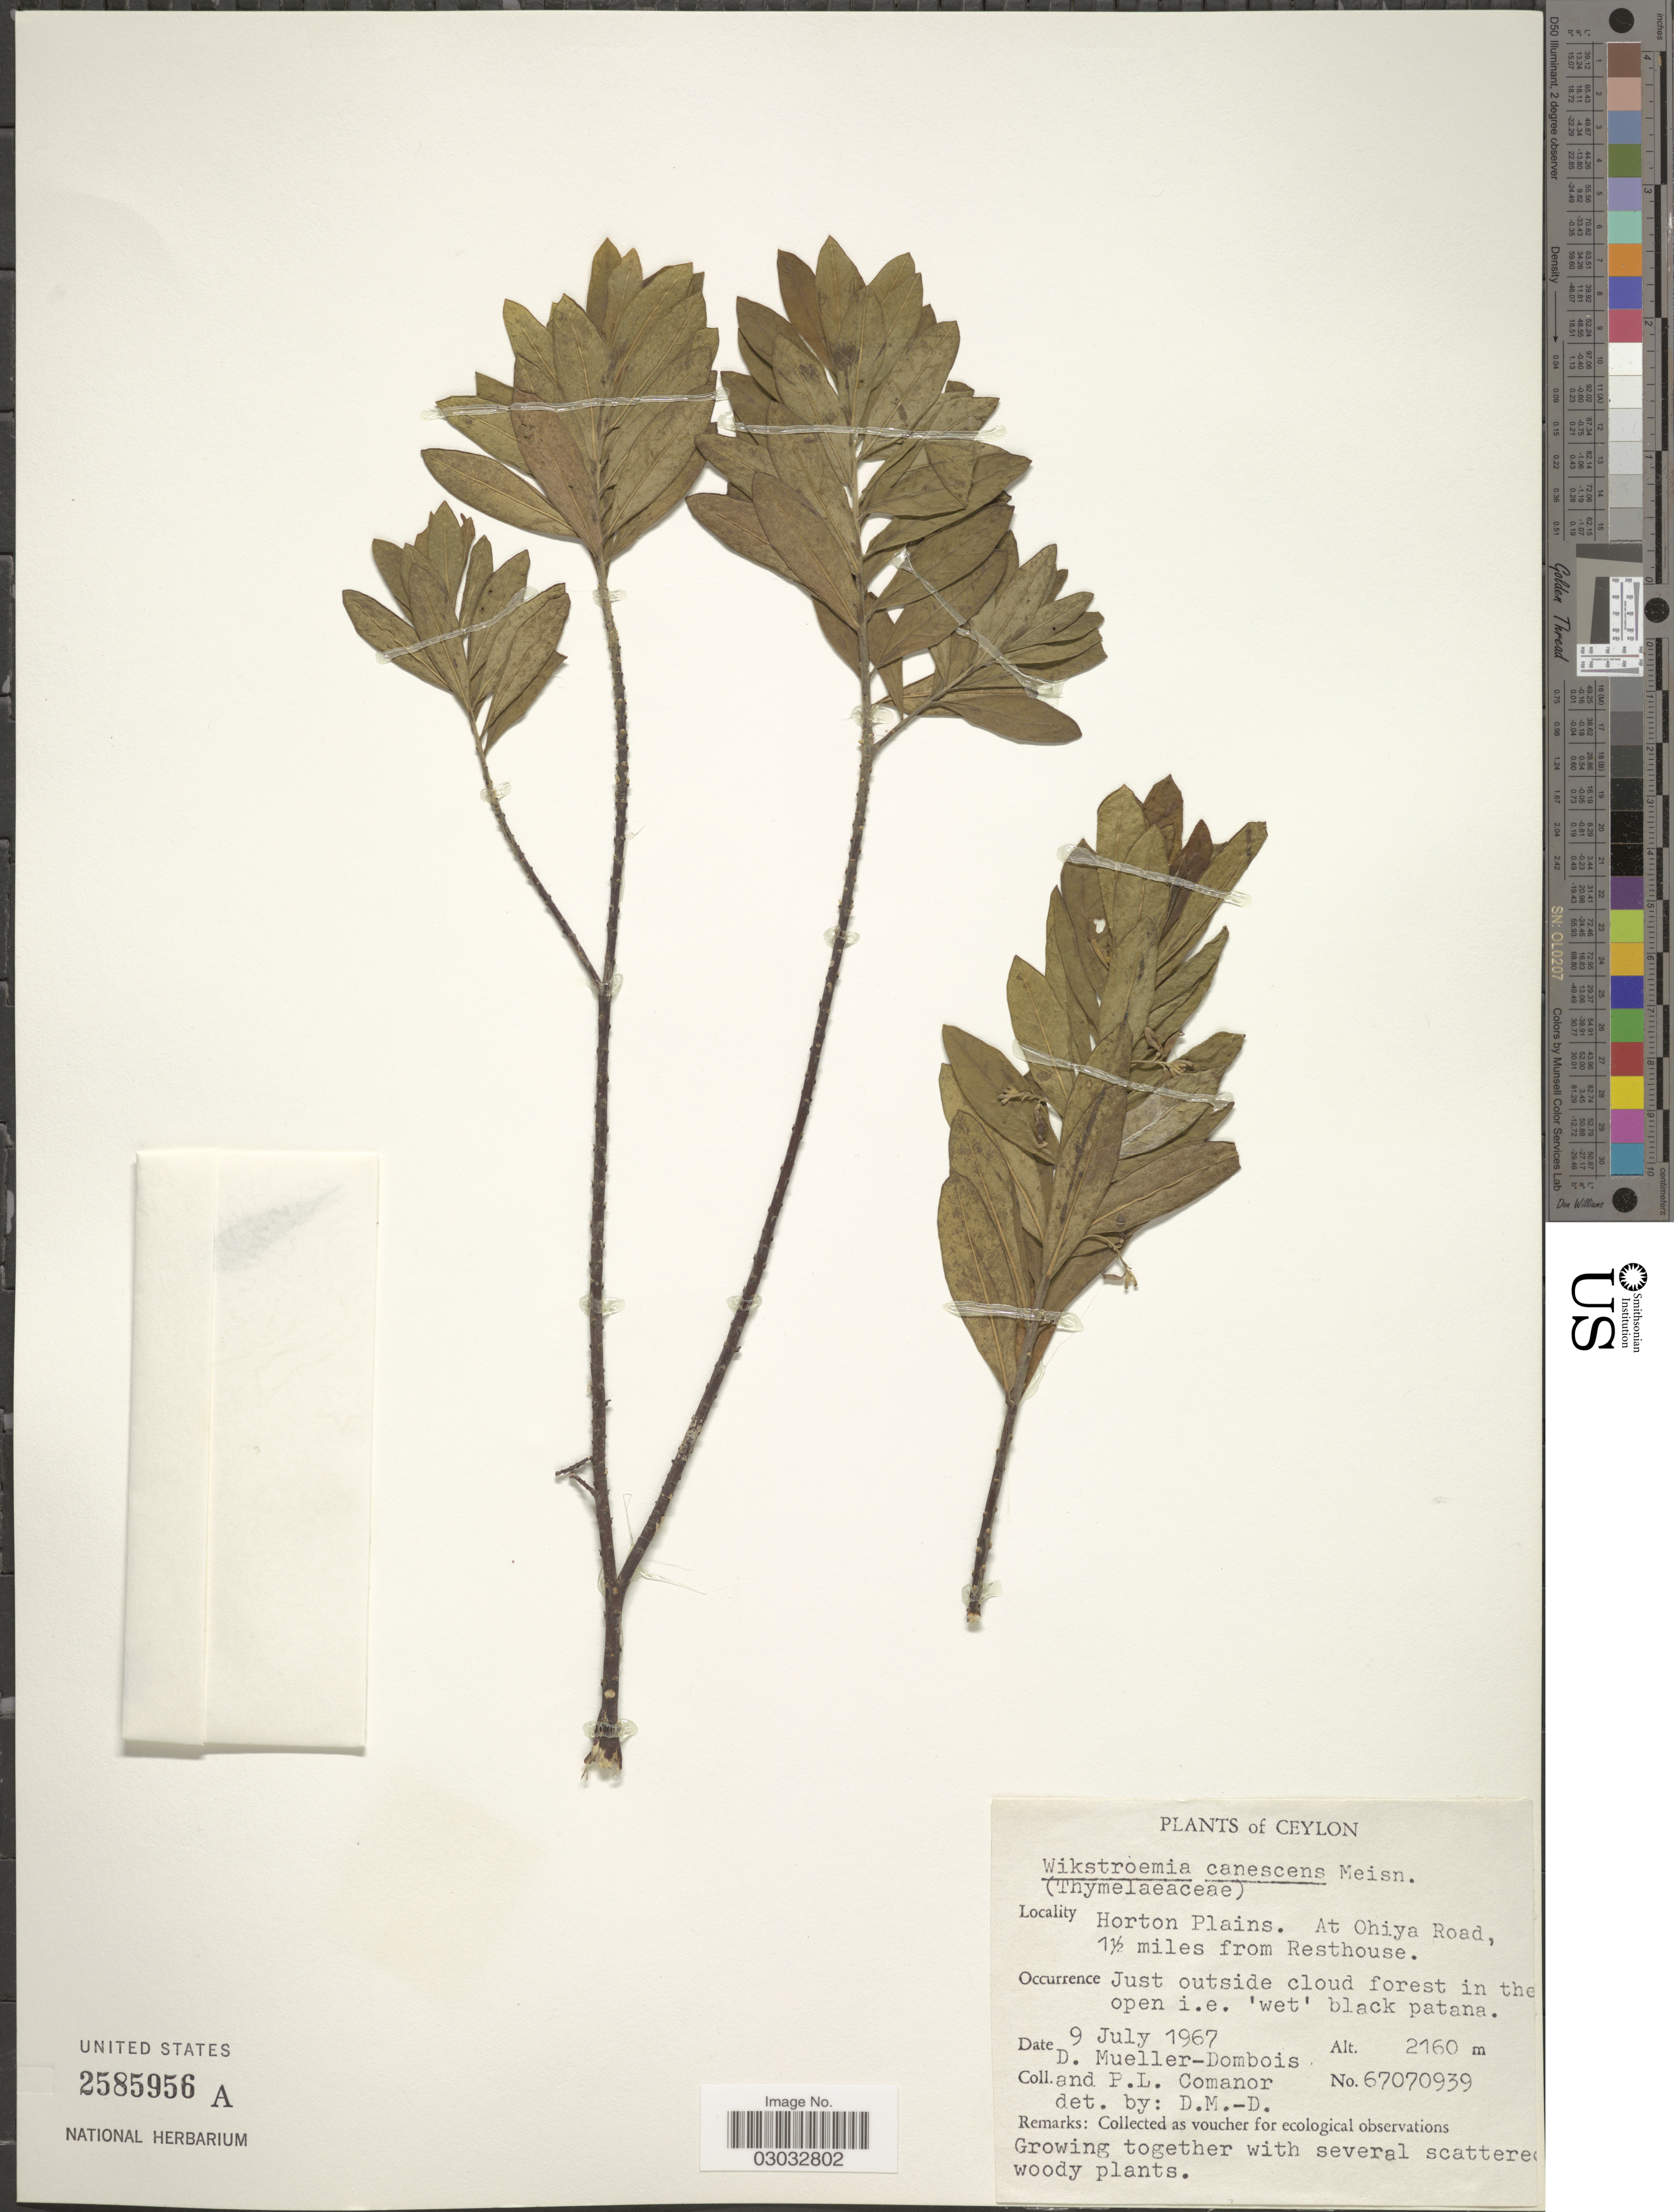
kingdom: Plantae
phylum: Tracheophyta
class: Magnoliopsida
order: Malvales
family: Thymelaeaceae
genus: Wikstroemia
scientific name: Wikstroemia canescens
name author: Meisn.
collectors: D. Mueller-Dombois & P. Comanor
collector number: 67070939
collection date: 1967-07-09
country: Sri Lanka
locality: Ceylon, Horton Plains, At Ohiya Road, 1½ miles from Resthouse.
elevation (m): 2160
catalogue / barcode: US 2585956A